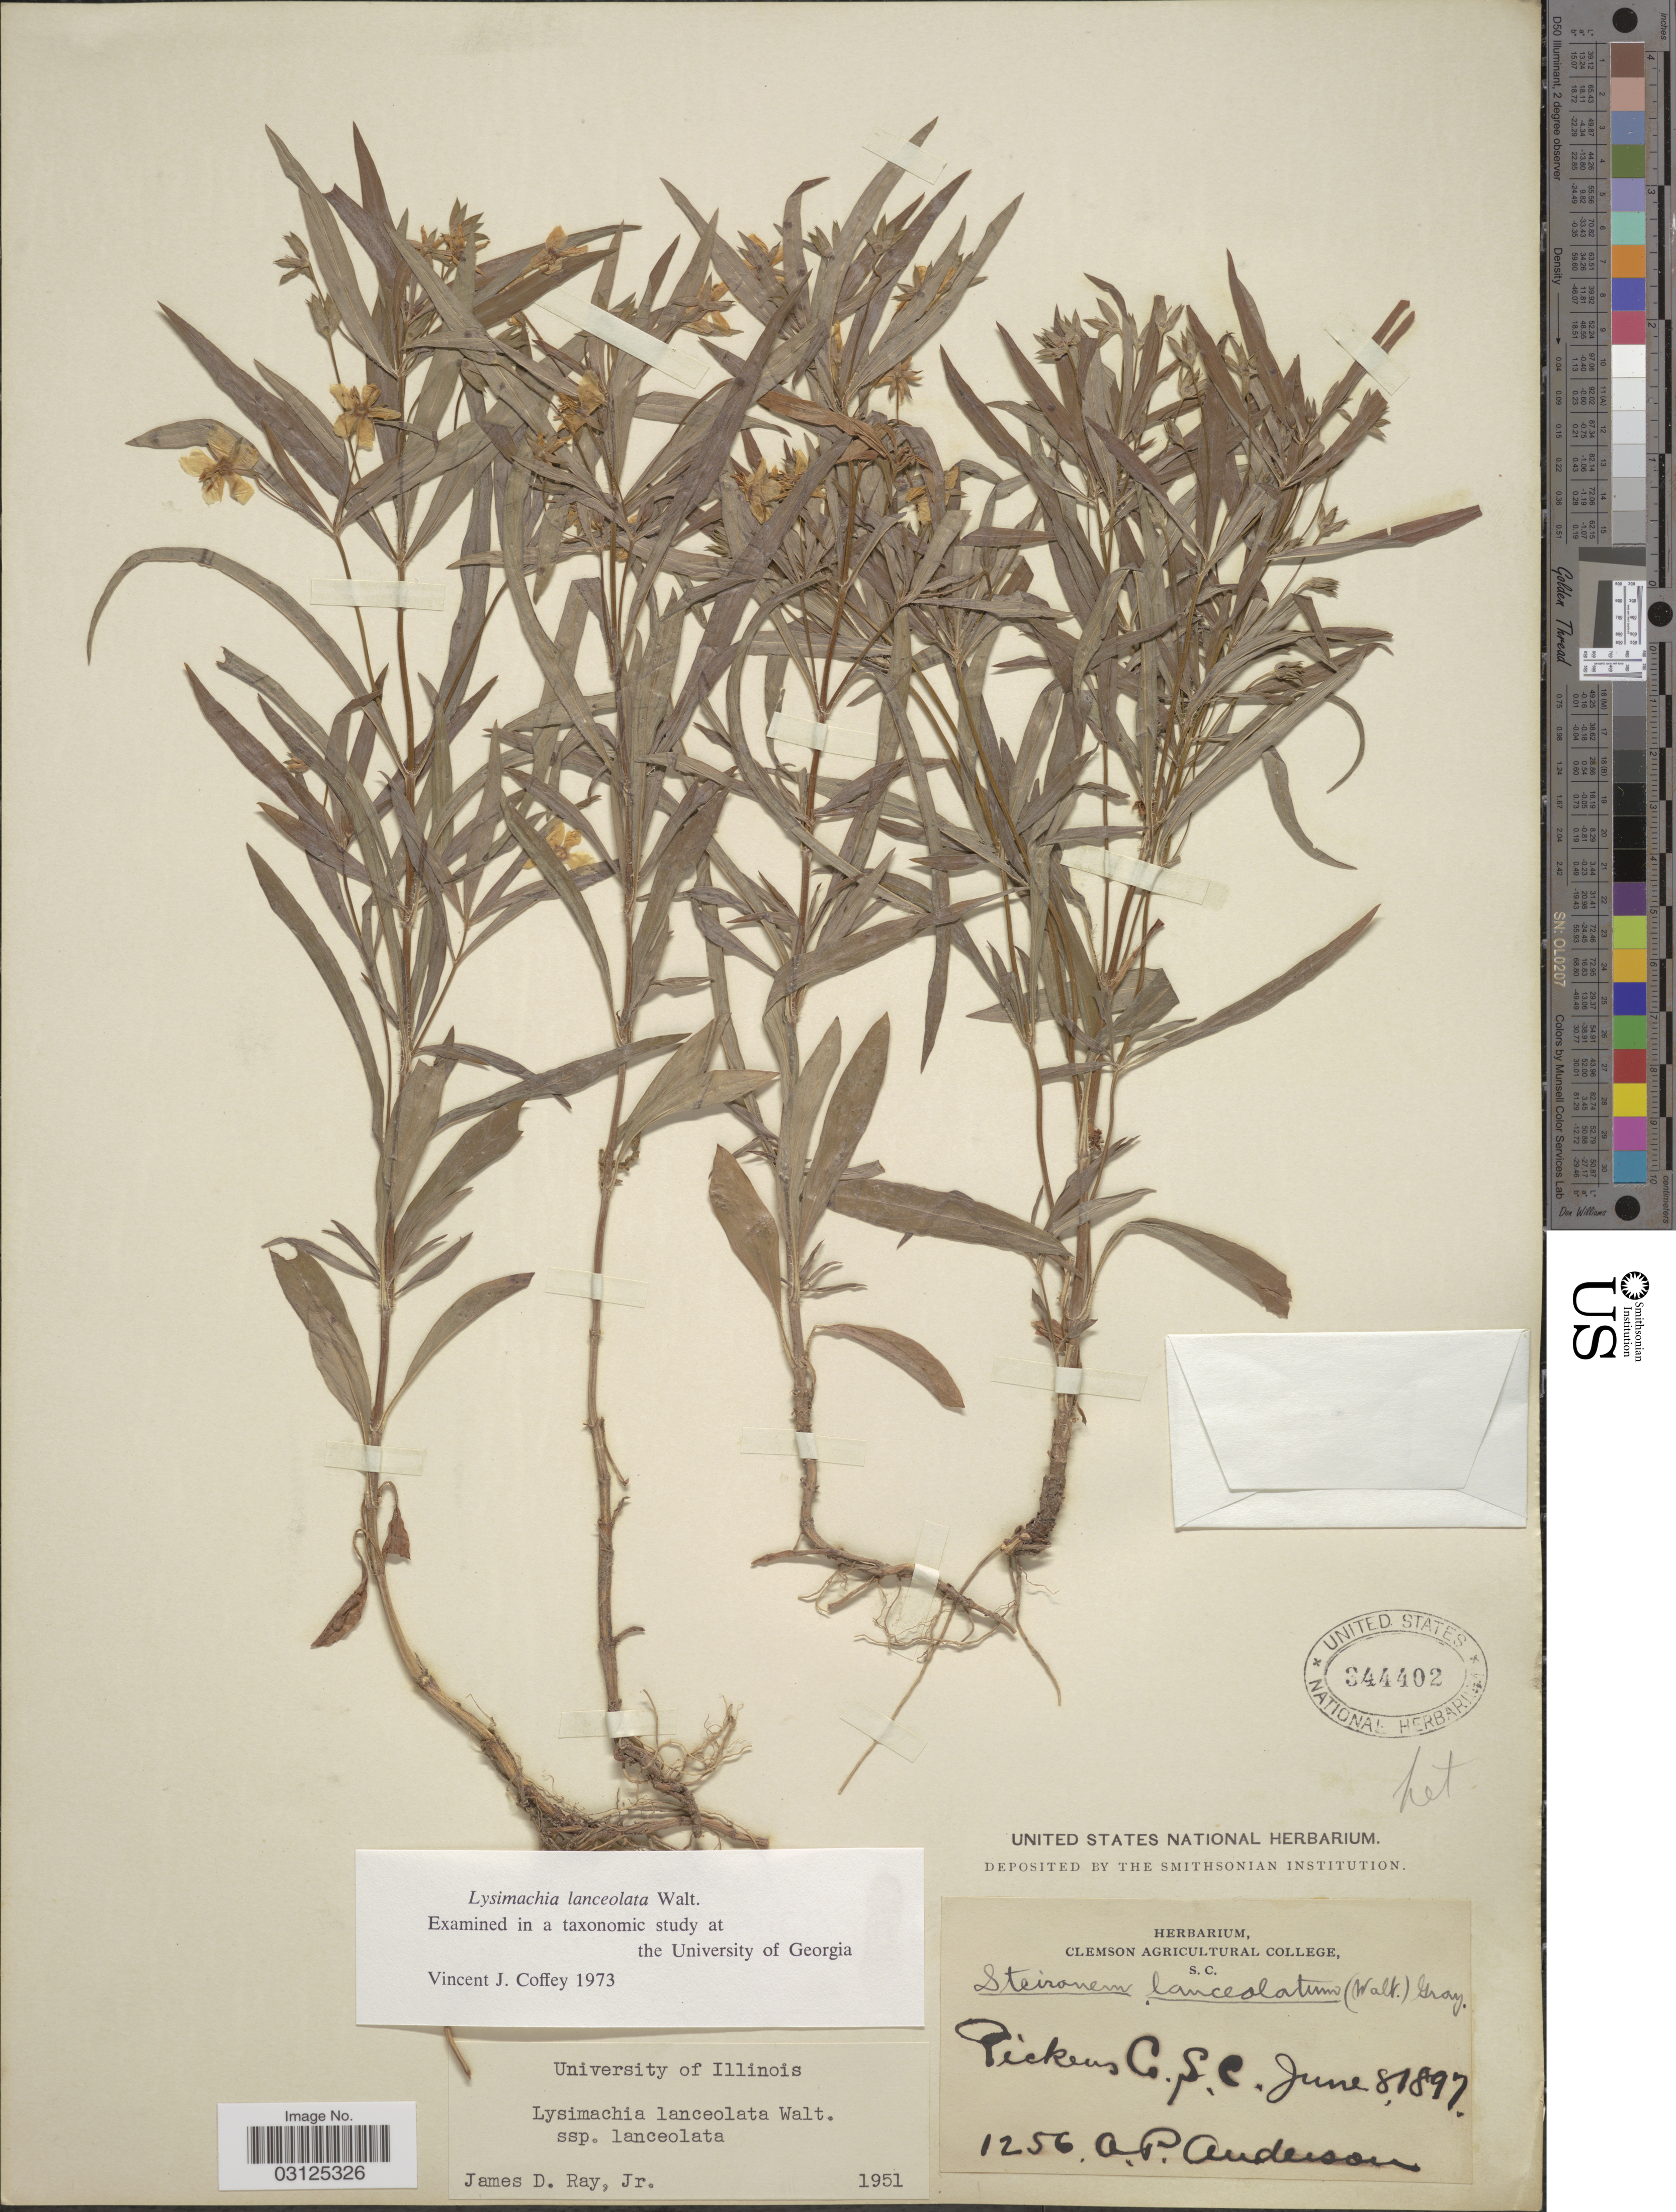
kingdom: Plantae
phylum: Tracheophyta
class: Magnoliopsida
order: Ericales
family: Primulaceae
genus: Steironema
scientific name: Steironema lanceolatum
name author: (Walter) A. Gray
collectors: A. P. Anderson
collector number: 1256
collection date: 1897-06-08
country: United States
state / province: South Carolina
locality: Pickens Co.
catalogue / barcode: US 344402